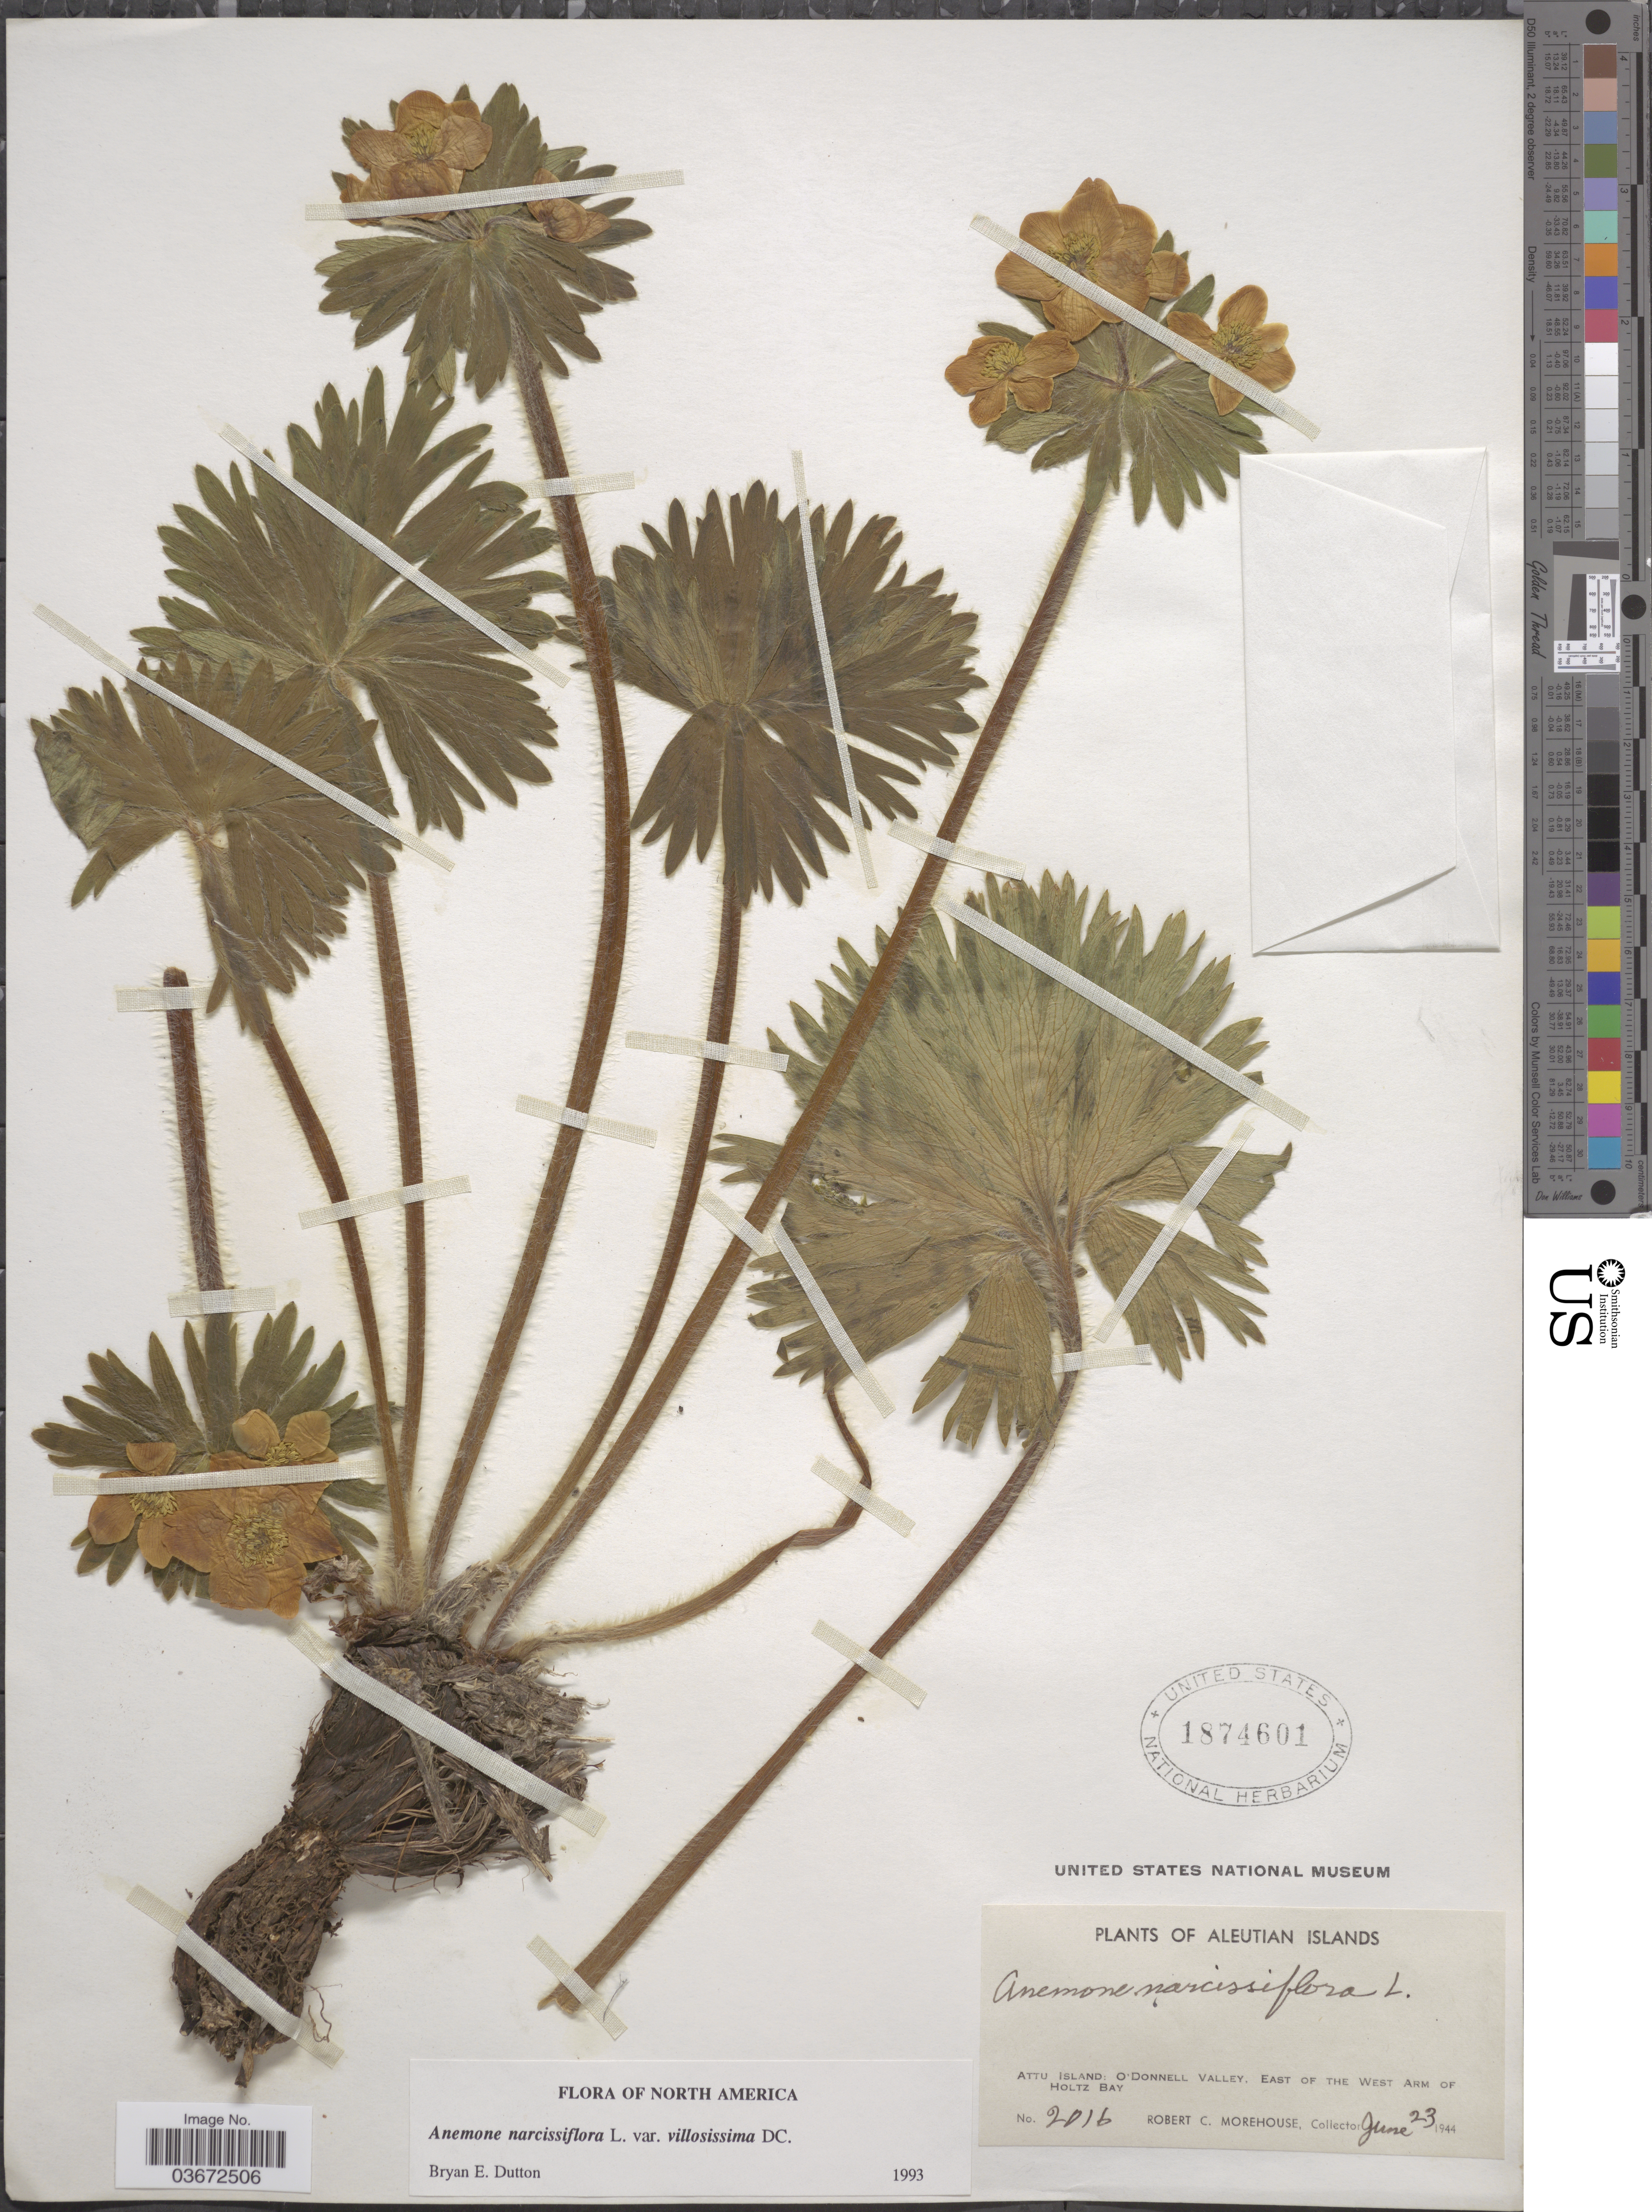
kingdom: Plantae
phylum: Tracheophyta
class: Magnoliopsida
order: Ranunculales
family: Ranunculaceae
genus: Anemone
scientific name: Anemone narcissiflora var. villosissima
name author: DC.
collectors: R. Morehouse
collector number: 2016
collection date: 1944-06-23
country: United States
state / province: Alaska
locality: Aleutian Islands. Attu Island: O'Donnell Valley, East of the West Arm of Holtz Bay.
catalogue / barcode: US 1874601